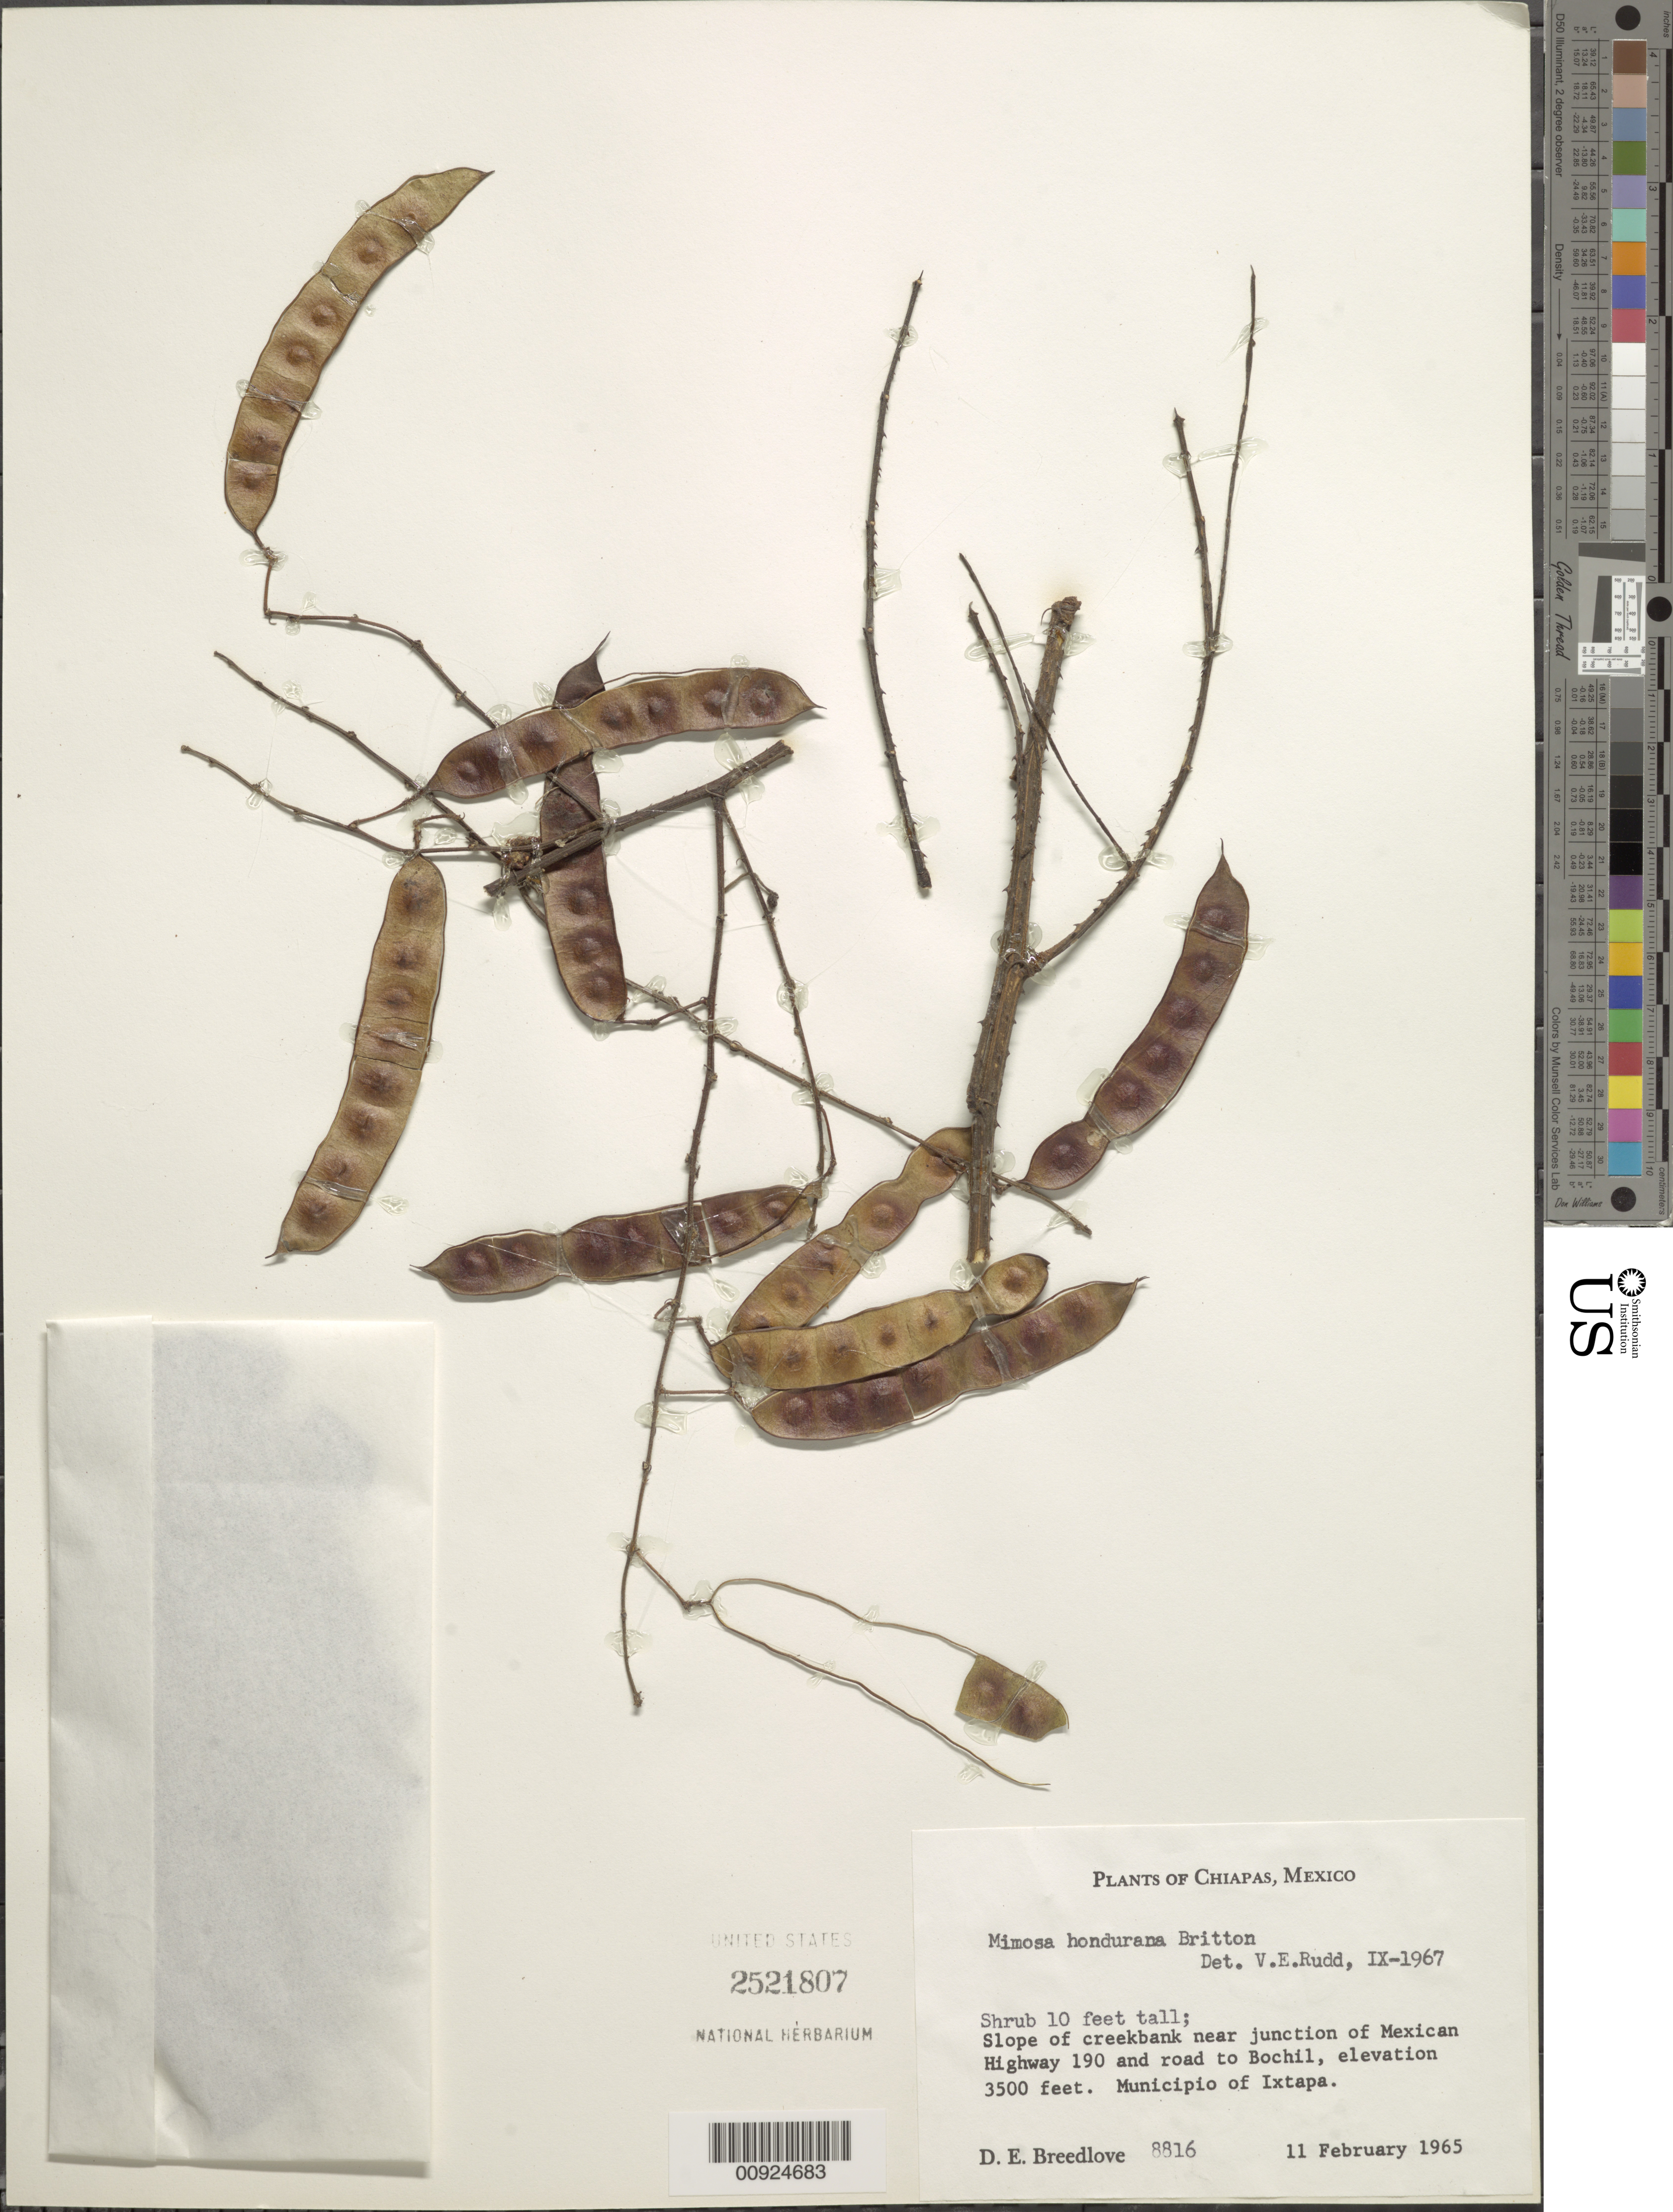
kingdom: Plantae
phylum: Tracheophyta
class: Magnoliopsida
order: Fabales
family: Fabaceae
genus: Mimosa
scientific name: Mimosa hondurana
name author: Britton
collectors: D. E. Breedlove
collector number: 8816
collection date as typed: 11 Feb 1965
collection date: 1965-02-11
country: Mexico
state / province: Chiapas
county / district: Ixtapa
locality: Near junction of Mexican Highway 190 and road to Bochil. Municipio of Ixtapa, Chiapas.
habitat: Slope of creekbank.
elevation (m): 1067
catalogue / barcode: US 2521807